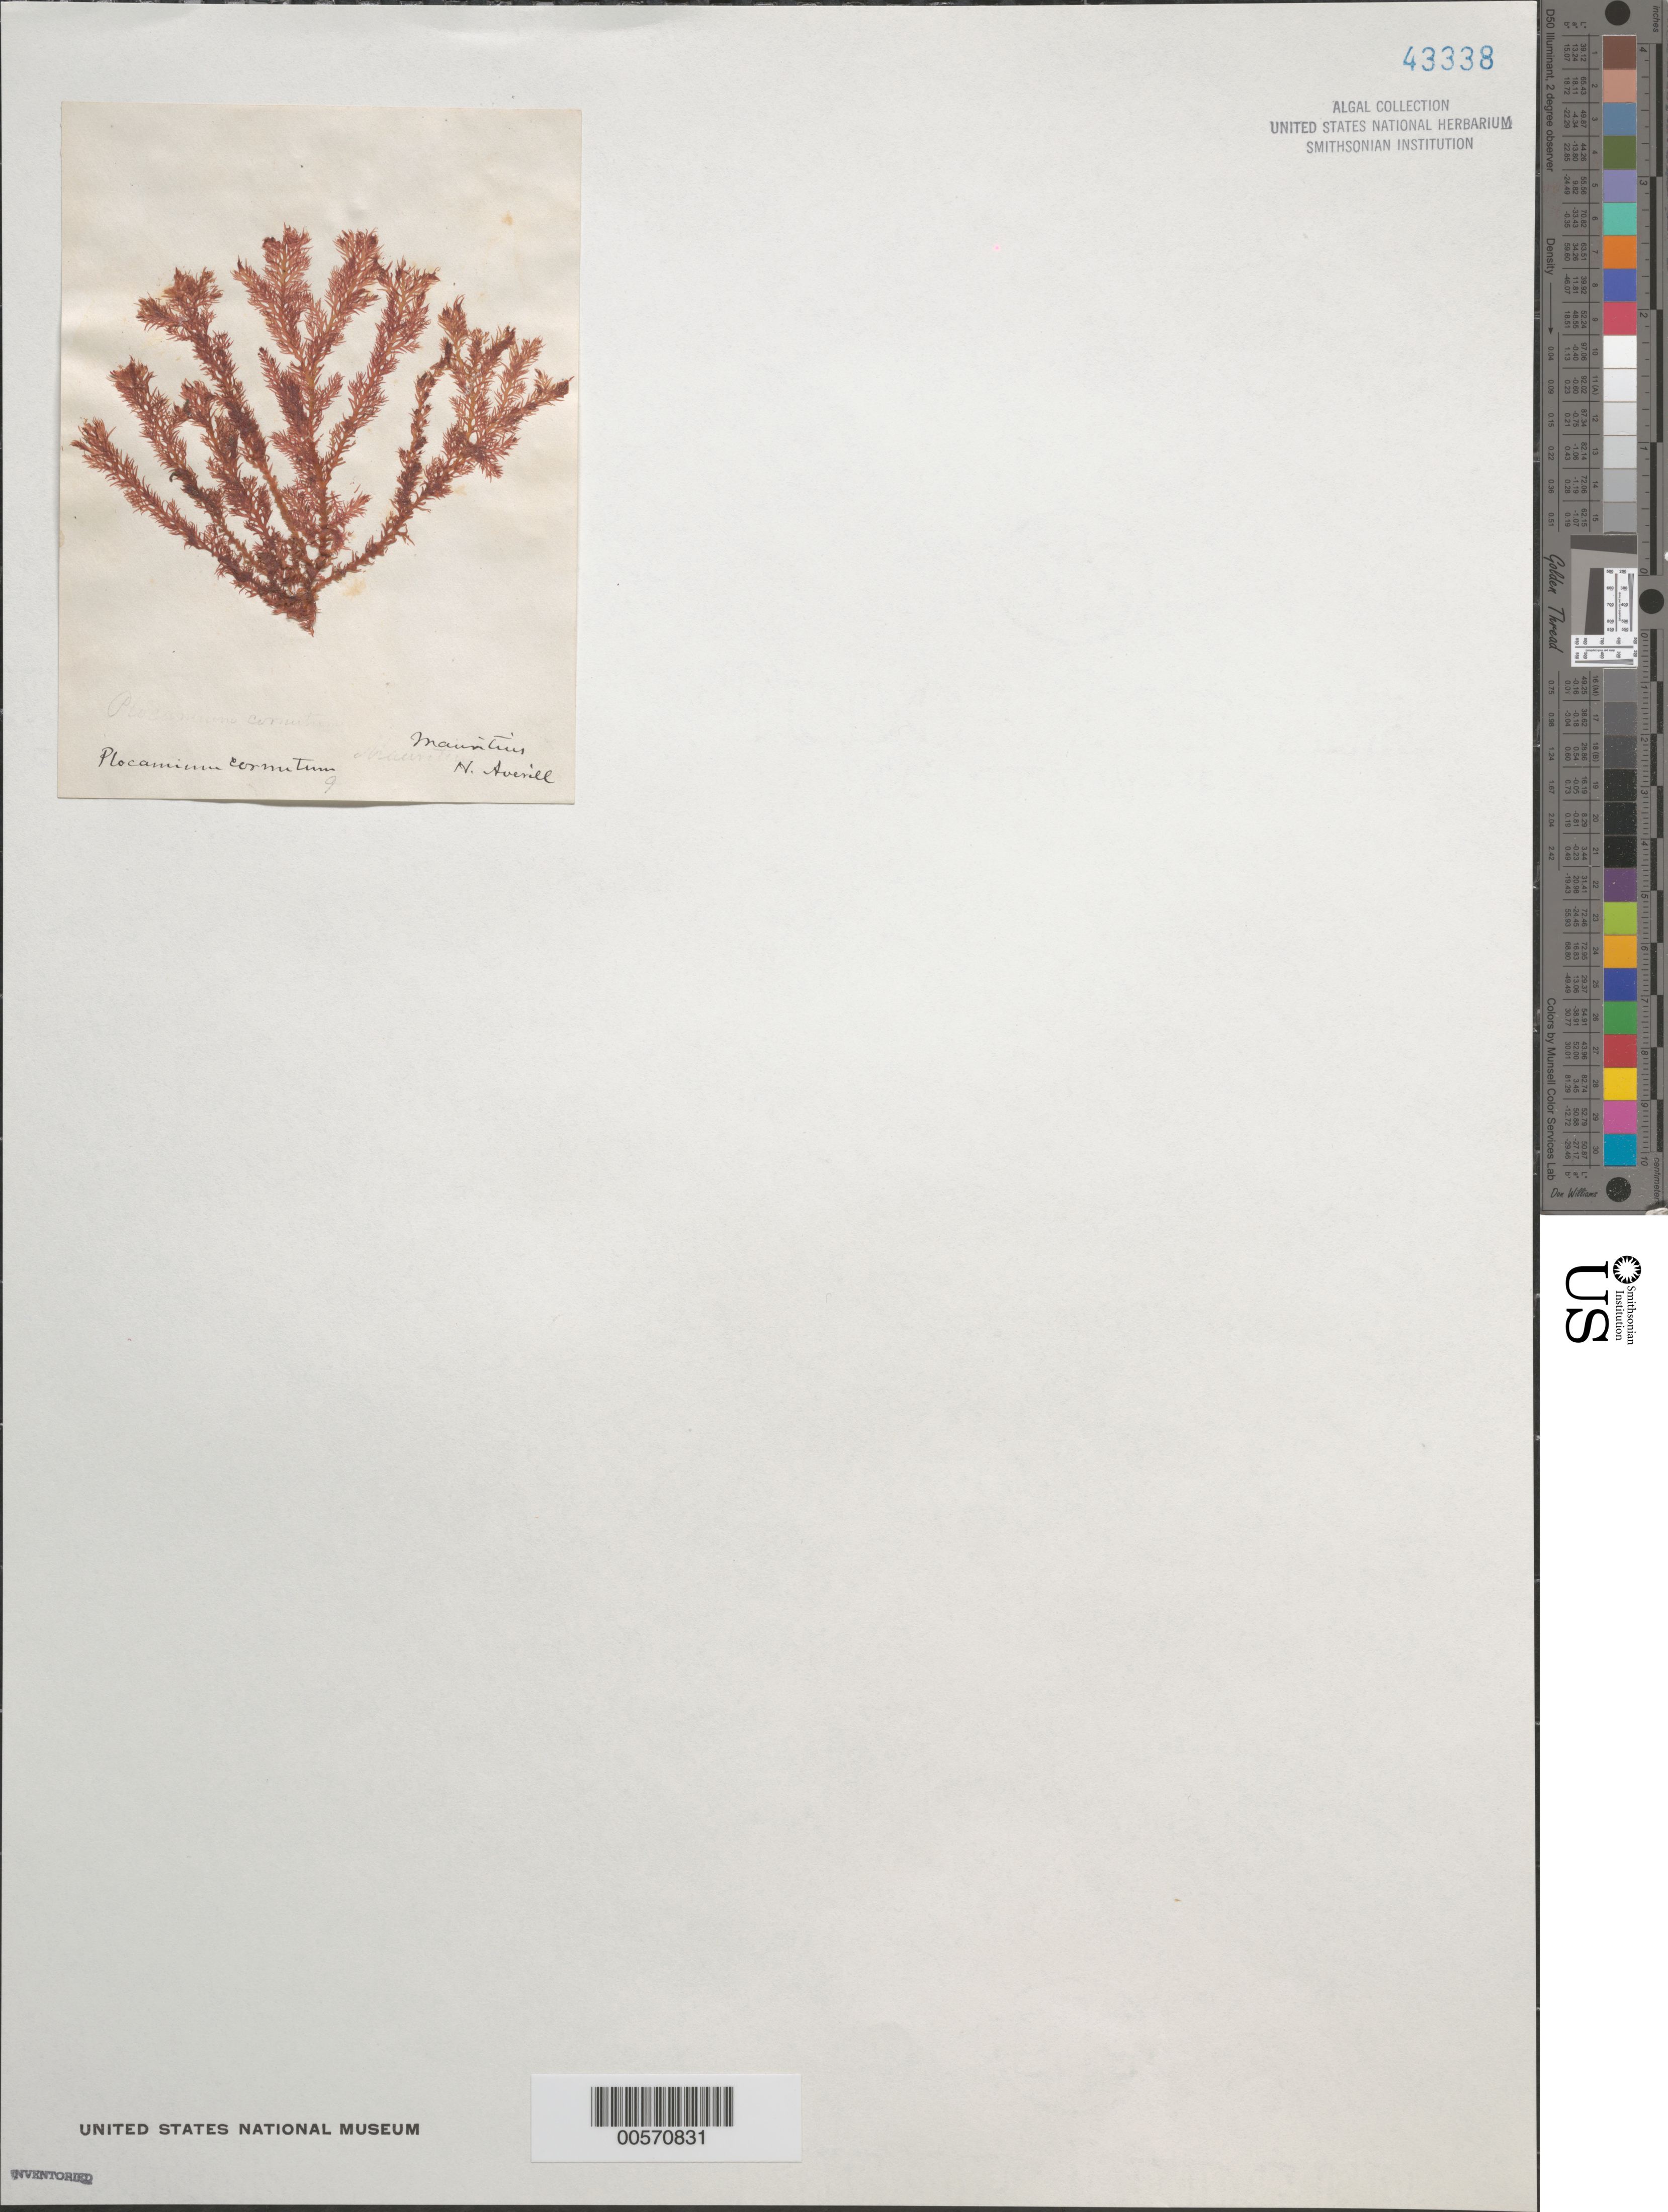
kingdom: Plantae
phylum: Rhodophyta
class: Florideophyceae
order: Plocamiales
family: Plocamiaceae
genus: Plocamium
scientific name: Plocamium cornutum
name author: (Turner) Harv.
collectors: H. Averill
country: Mauritius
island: Mauritius Island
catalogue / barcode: US 43338